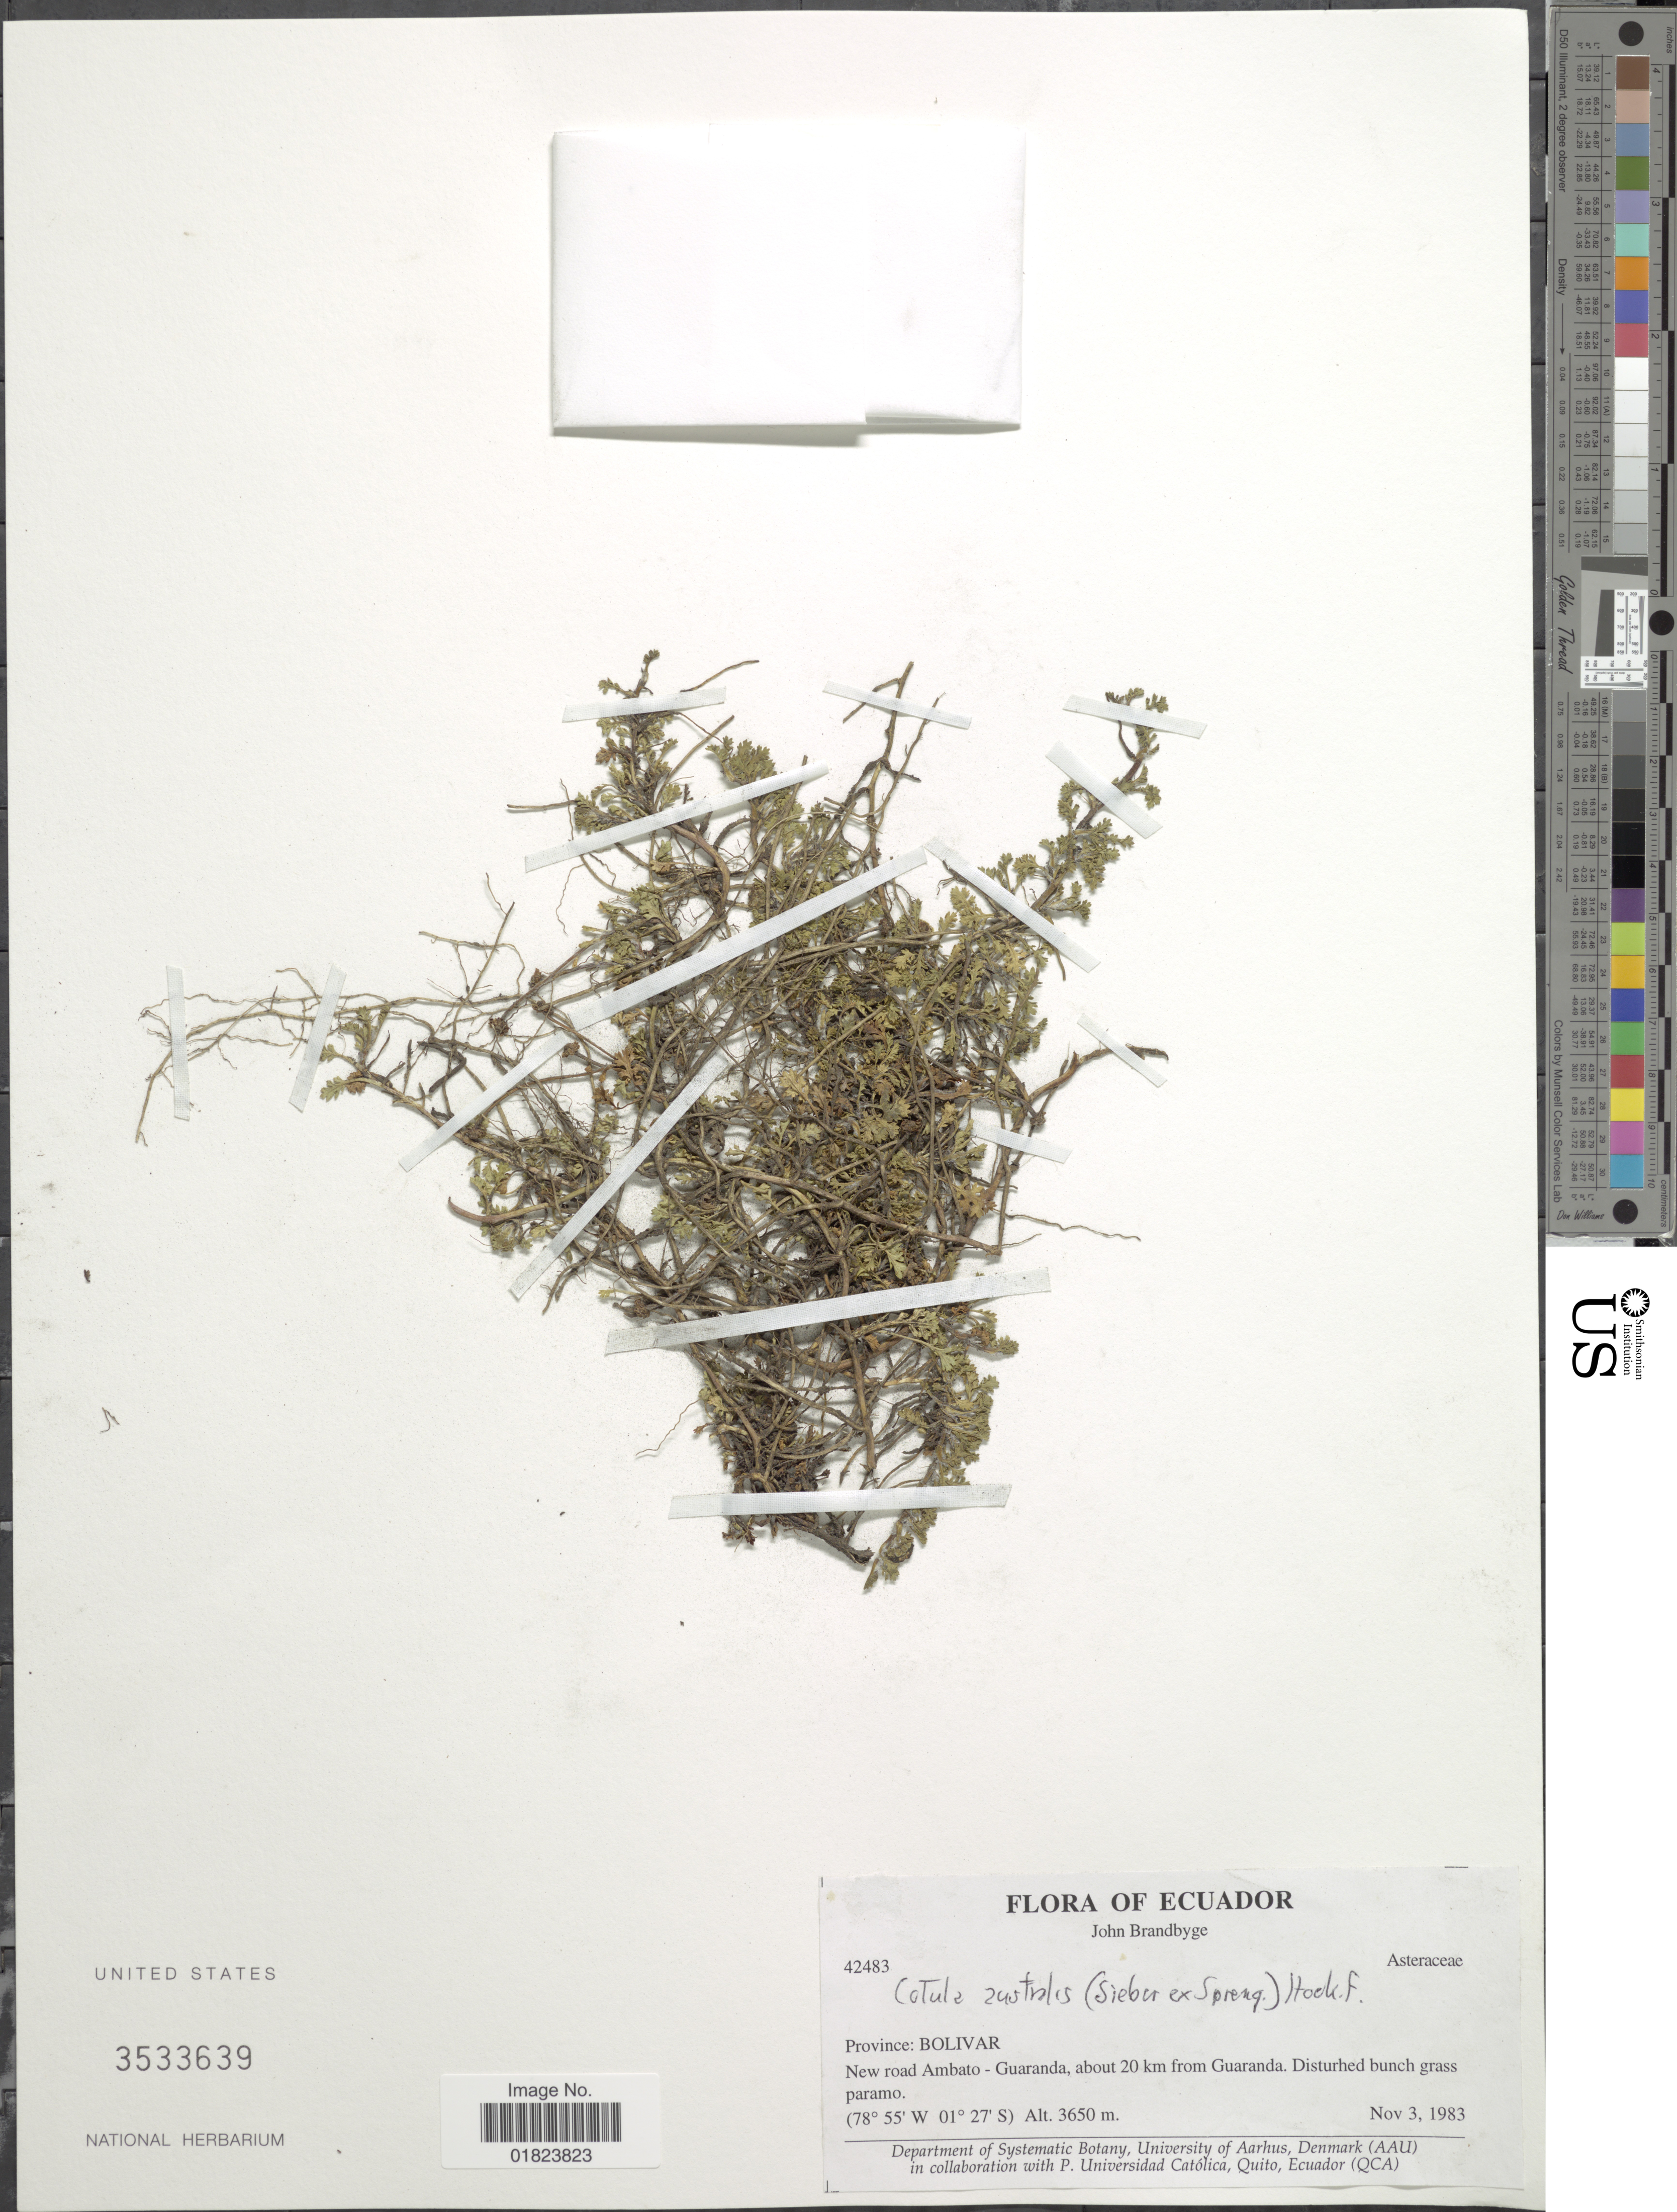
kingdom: Plantae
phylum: Tracheophyta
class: Magnoliopsida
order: Asterales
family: Asteraceae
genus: Cotula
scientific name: Cotula australis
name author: (Sieber ex Spreng.) Hook. f.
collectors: J. Brandbyge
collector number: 42483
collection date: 1983-11-03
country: Colombia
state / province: Bolívar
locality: New road Ambato-Guaranda, about 20 km from Guaranda.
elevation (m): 3650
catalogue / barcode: US 3533639